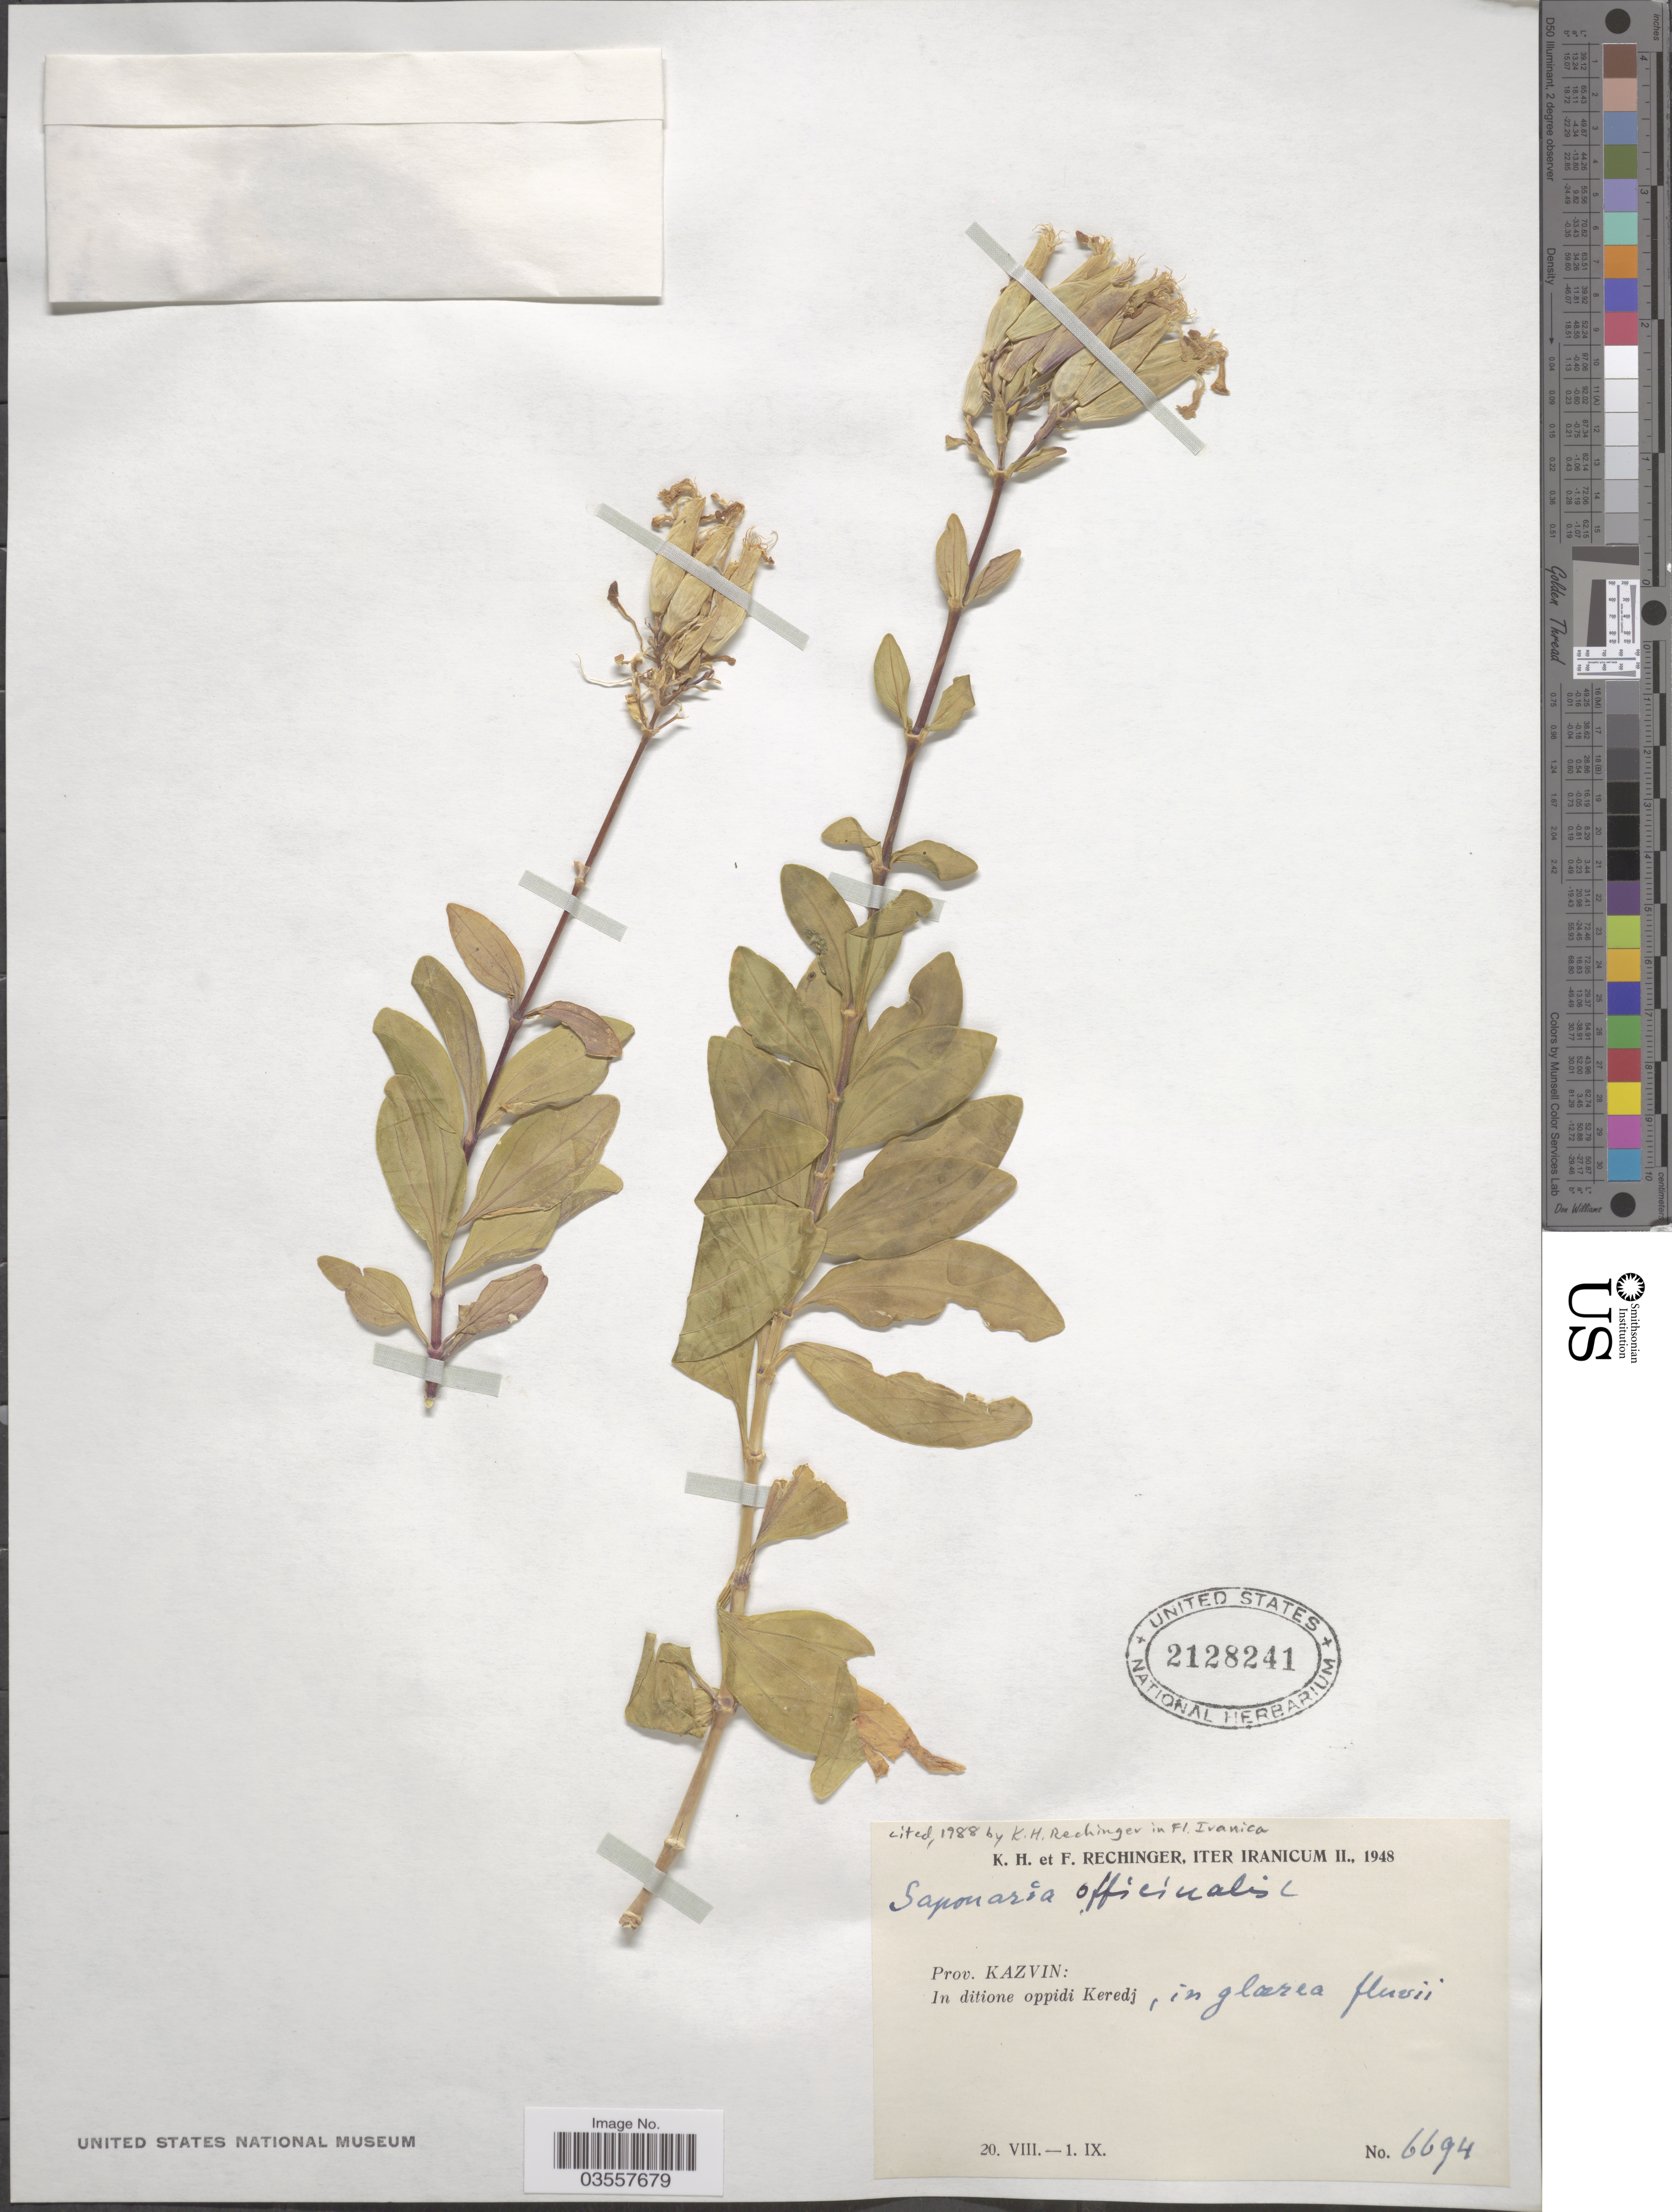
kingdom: Plantae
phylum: Tracheophyta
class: Magnoliopsida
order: Caryophyllales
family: Caryophyllaceae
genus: Saponaria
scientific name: Saponaria officinalis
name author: L.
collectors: K. H. Rechinger & F. Rechinger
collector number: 6694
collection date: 1948-08-20/1948-09-01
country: Iran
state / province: Qazvin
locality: Prov. Kazvin: In ditione oppidi Keredj, in glærea fluvii.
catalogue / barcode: US 2128241